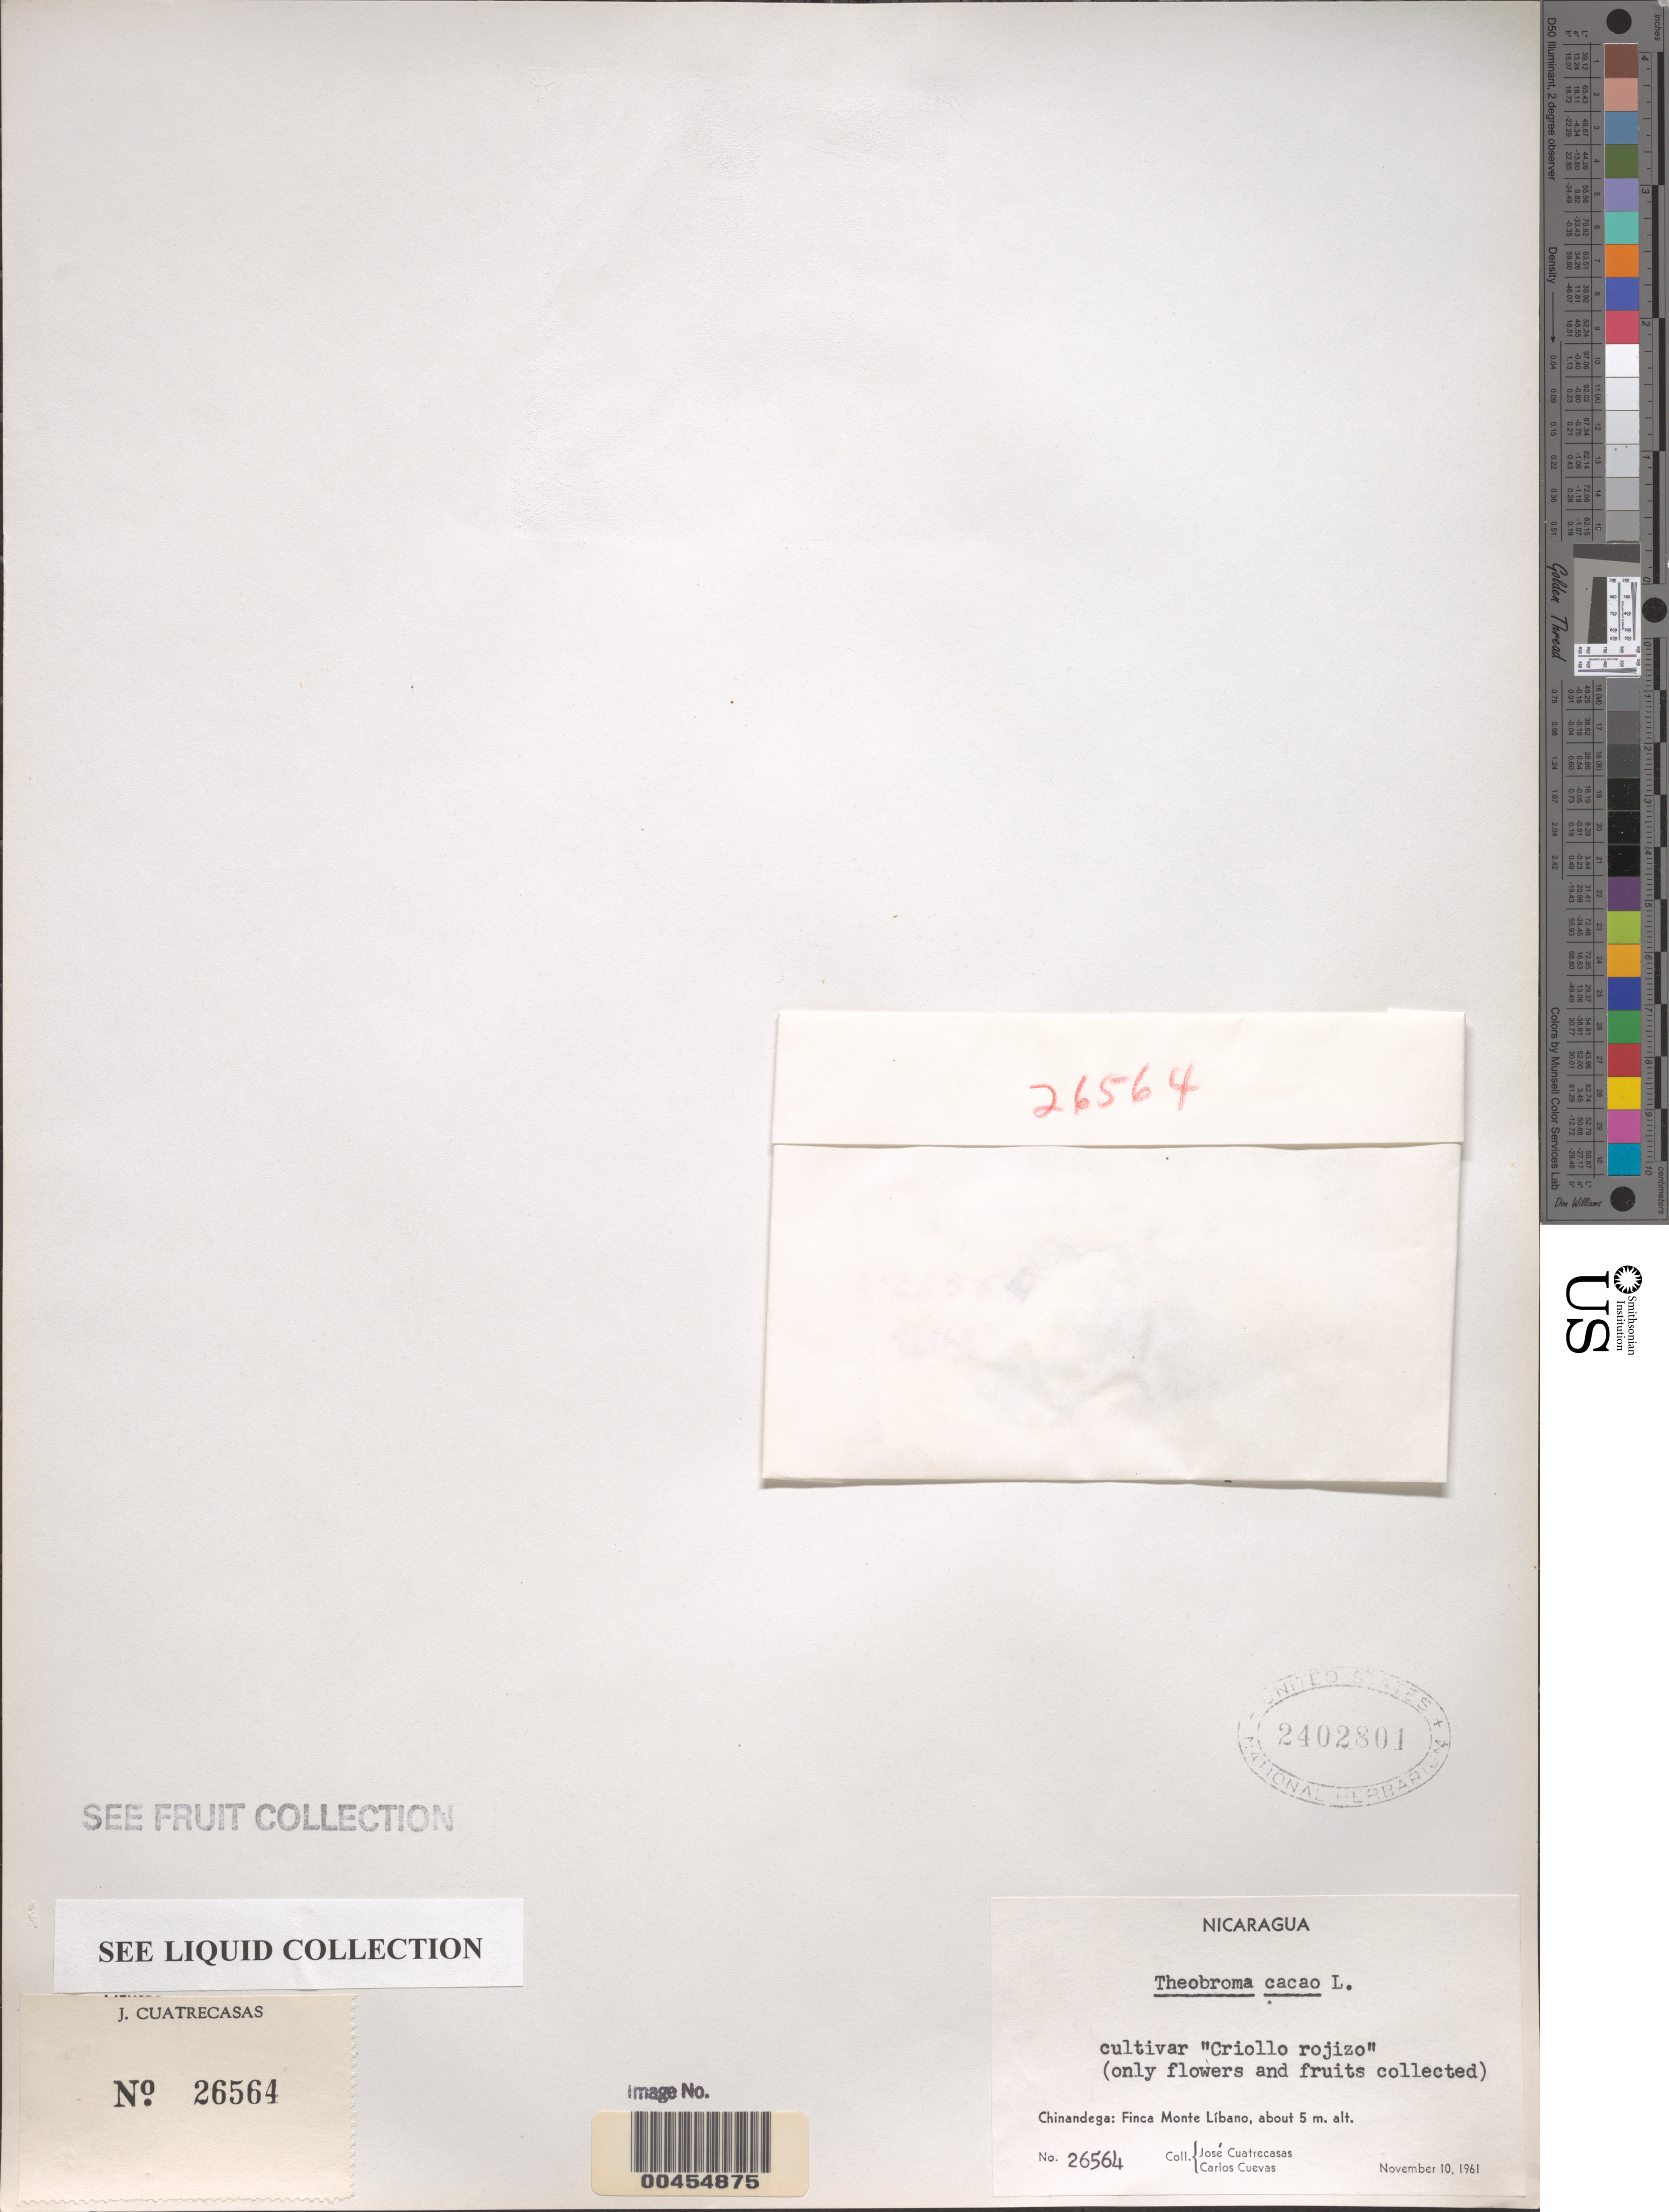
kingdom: Plantae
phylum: Tracheophyta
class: Magnoliopsida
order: Malvales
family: Malvaceae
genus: Theobroma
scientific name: Theobroma cacao 'Criollo rojizo'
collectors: J. Cuatrecasas & C. Cuevas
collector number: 26564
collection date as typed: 10 Nov 1961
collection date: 1961-11-10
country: Nicaragua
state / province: Chinandega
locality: Finca Monte Libano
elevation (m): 5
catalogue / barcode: US 2402801